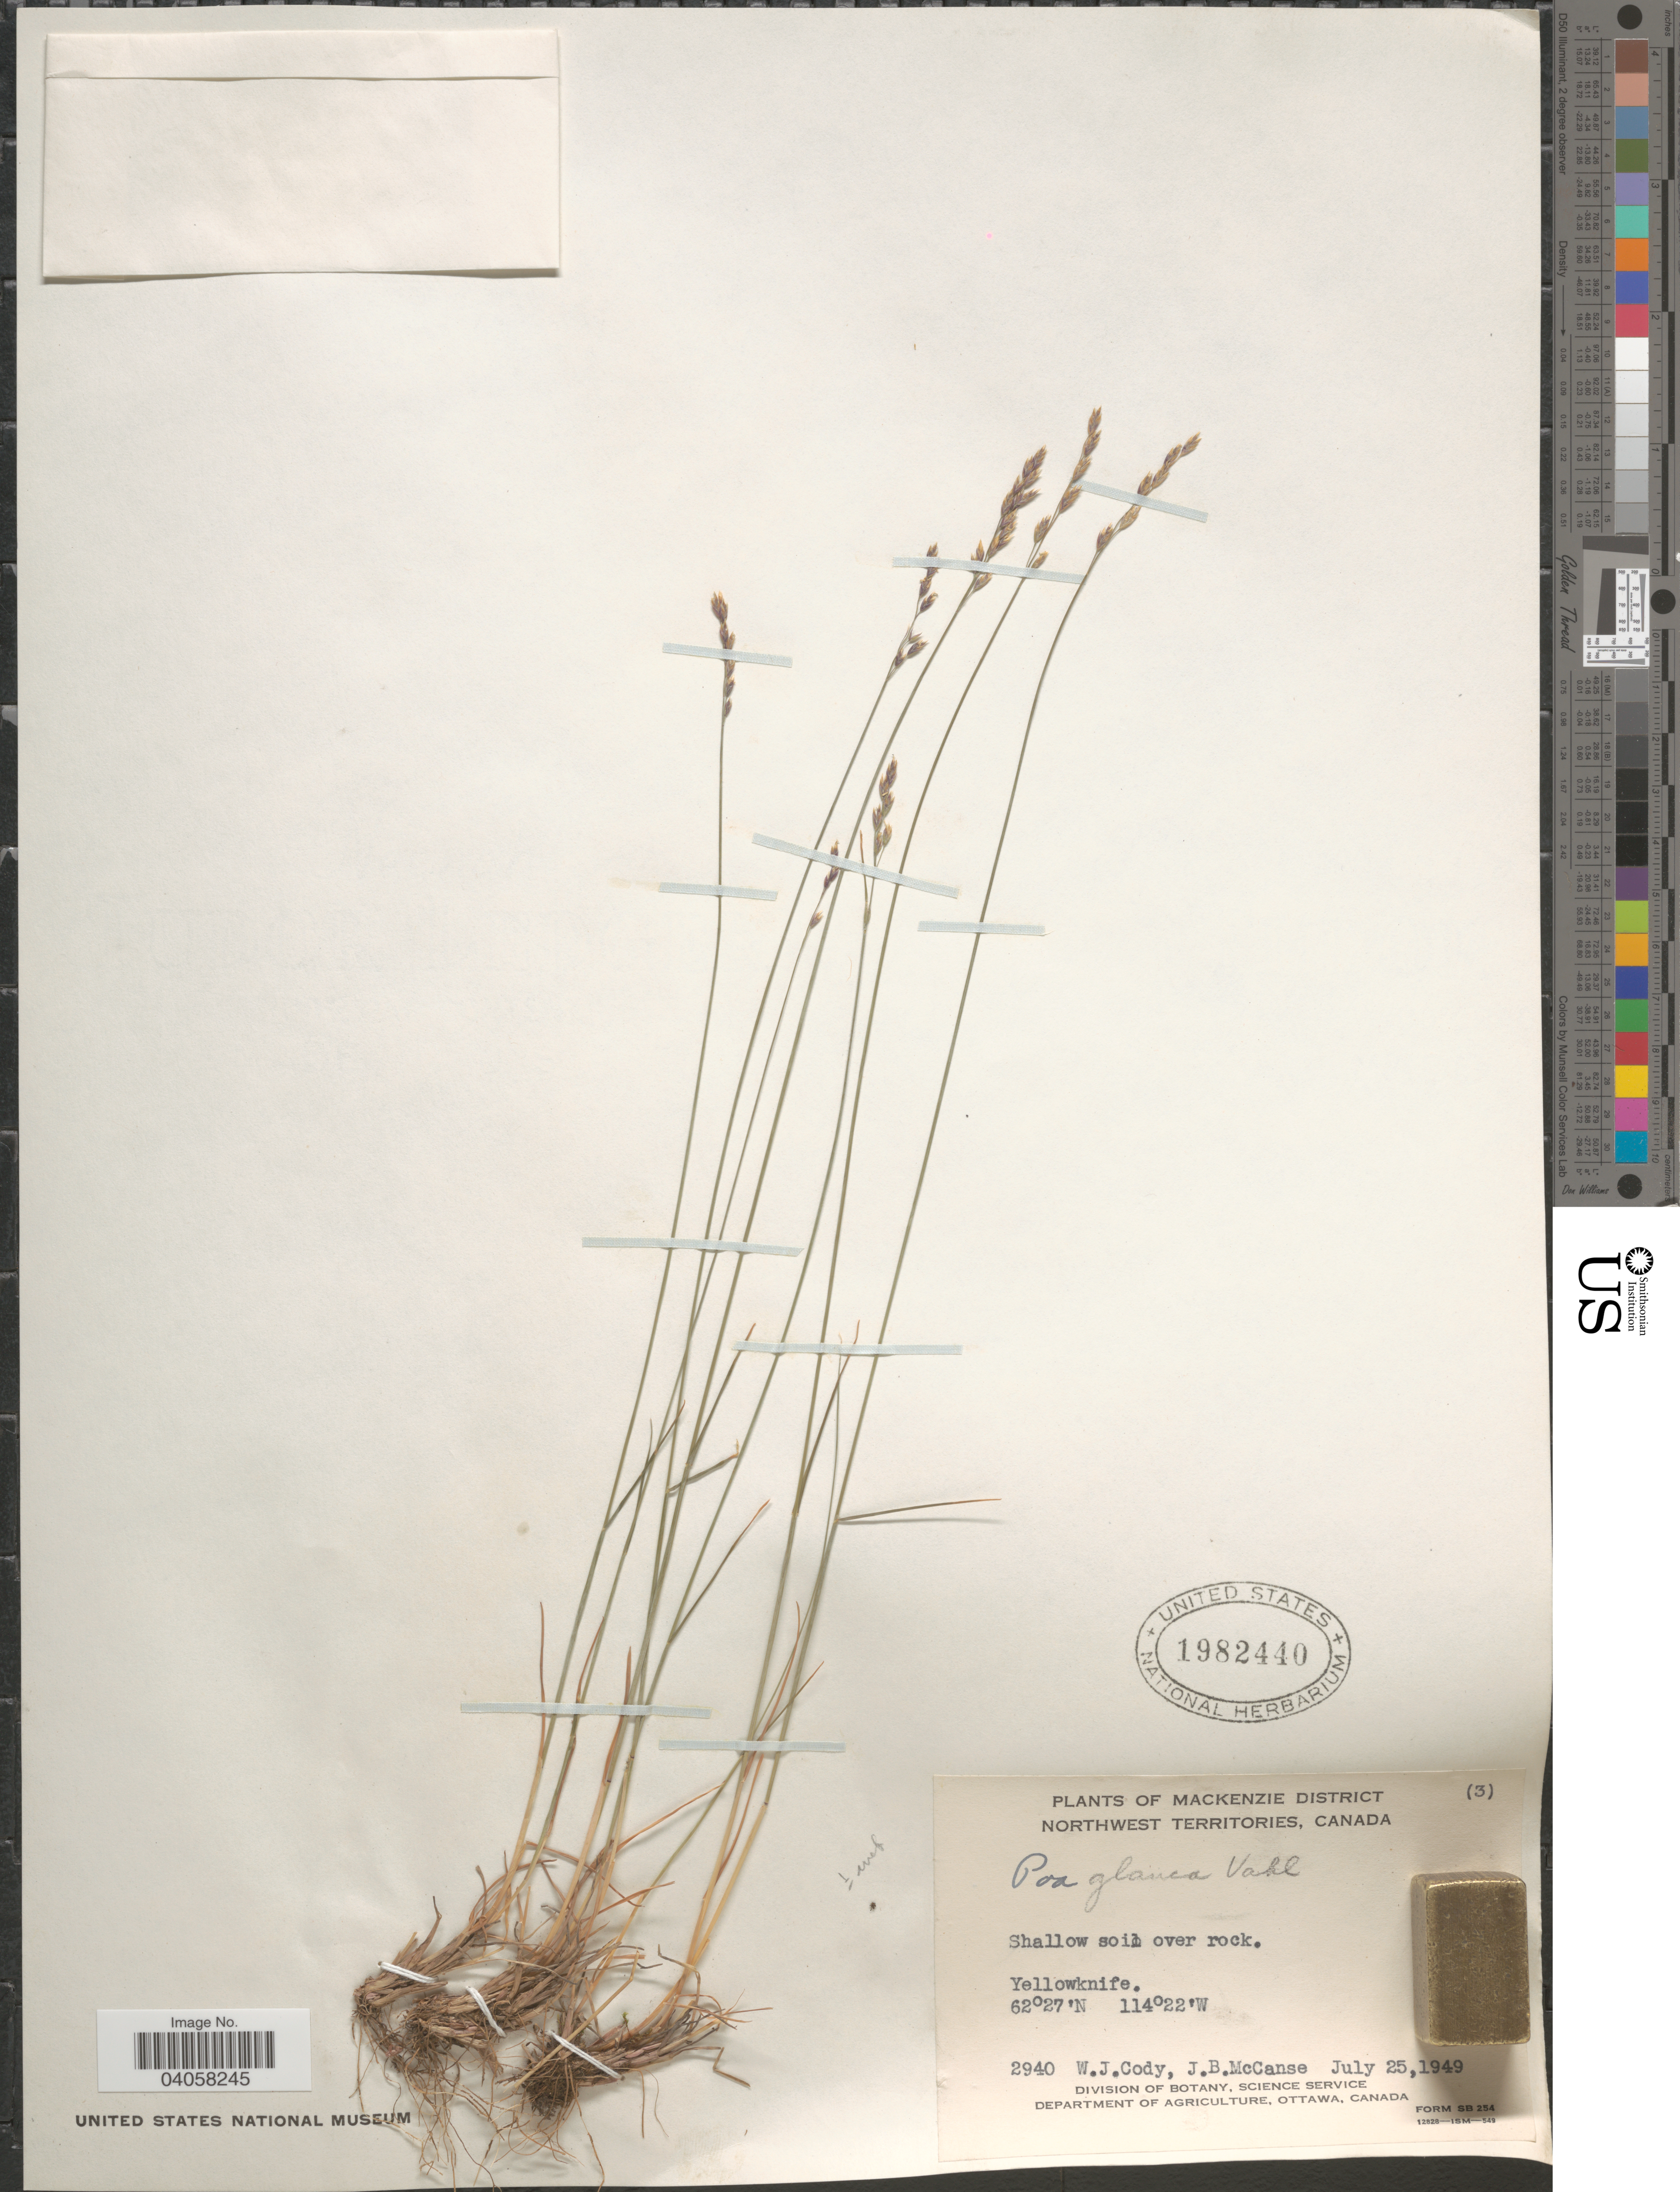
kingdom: Plantae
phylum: Tracheophyta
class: Liliopsida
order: Poales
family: Poaceae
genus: Poa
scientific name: Poa glauca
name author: Vahl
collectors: W. Cody & J. McCanse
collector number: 2940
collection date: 1949-07-25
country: Canada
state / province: Northwest Territories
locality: Mackenzie District. Yellowknife.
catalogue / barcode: US 1982440